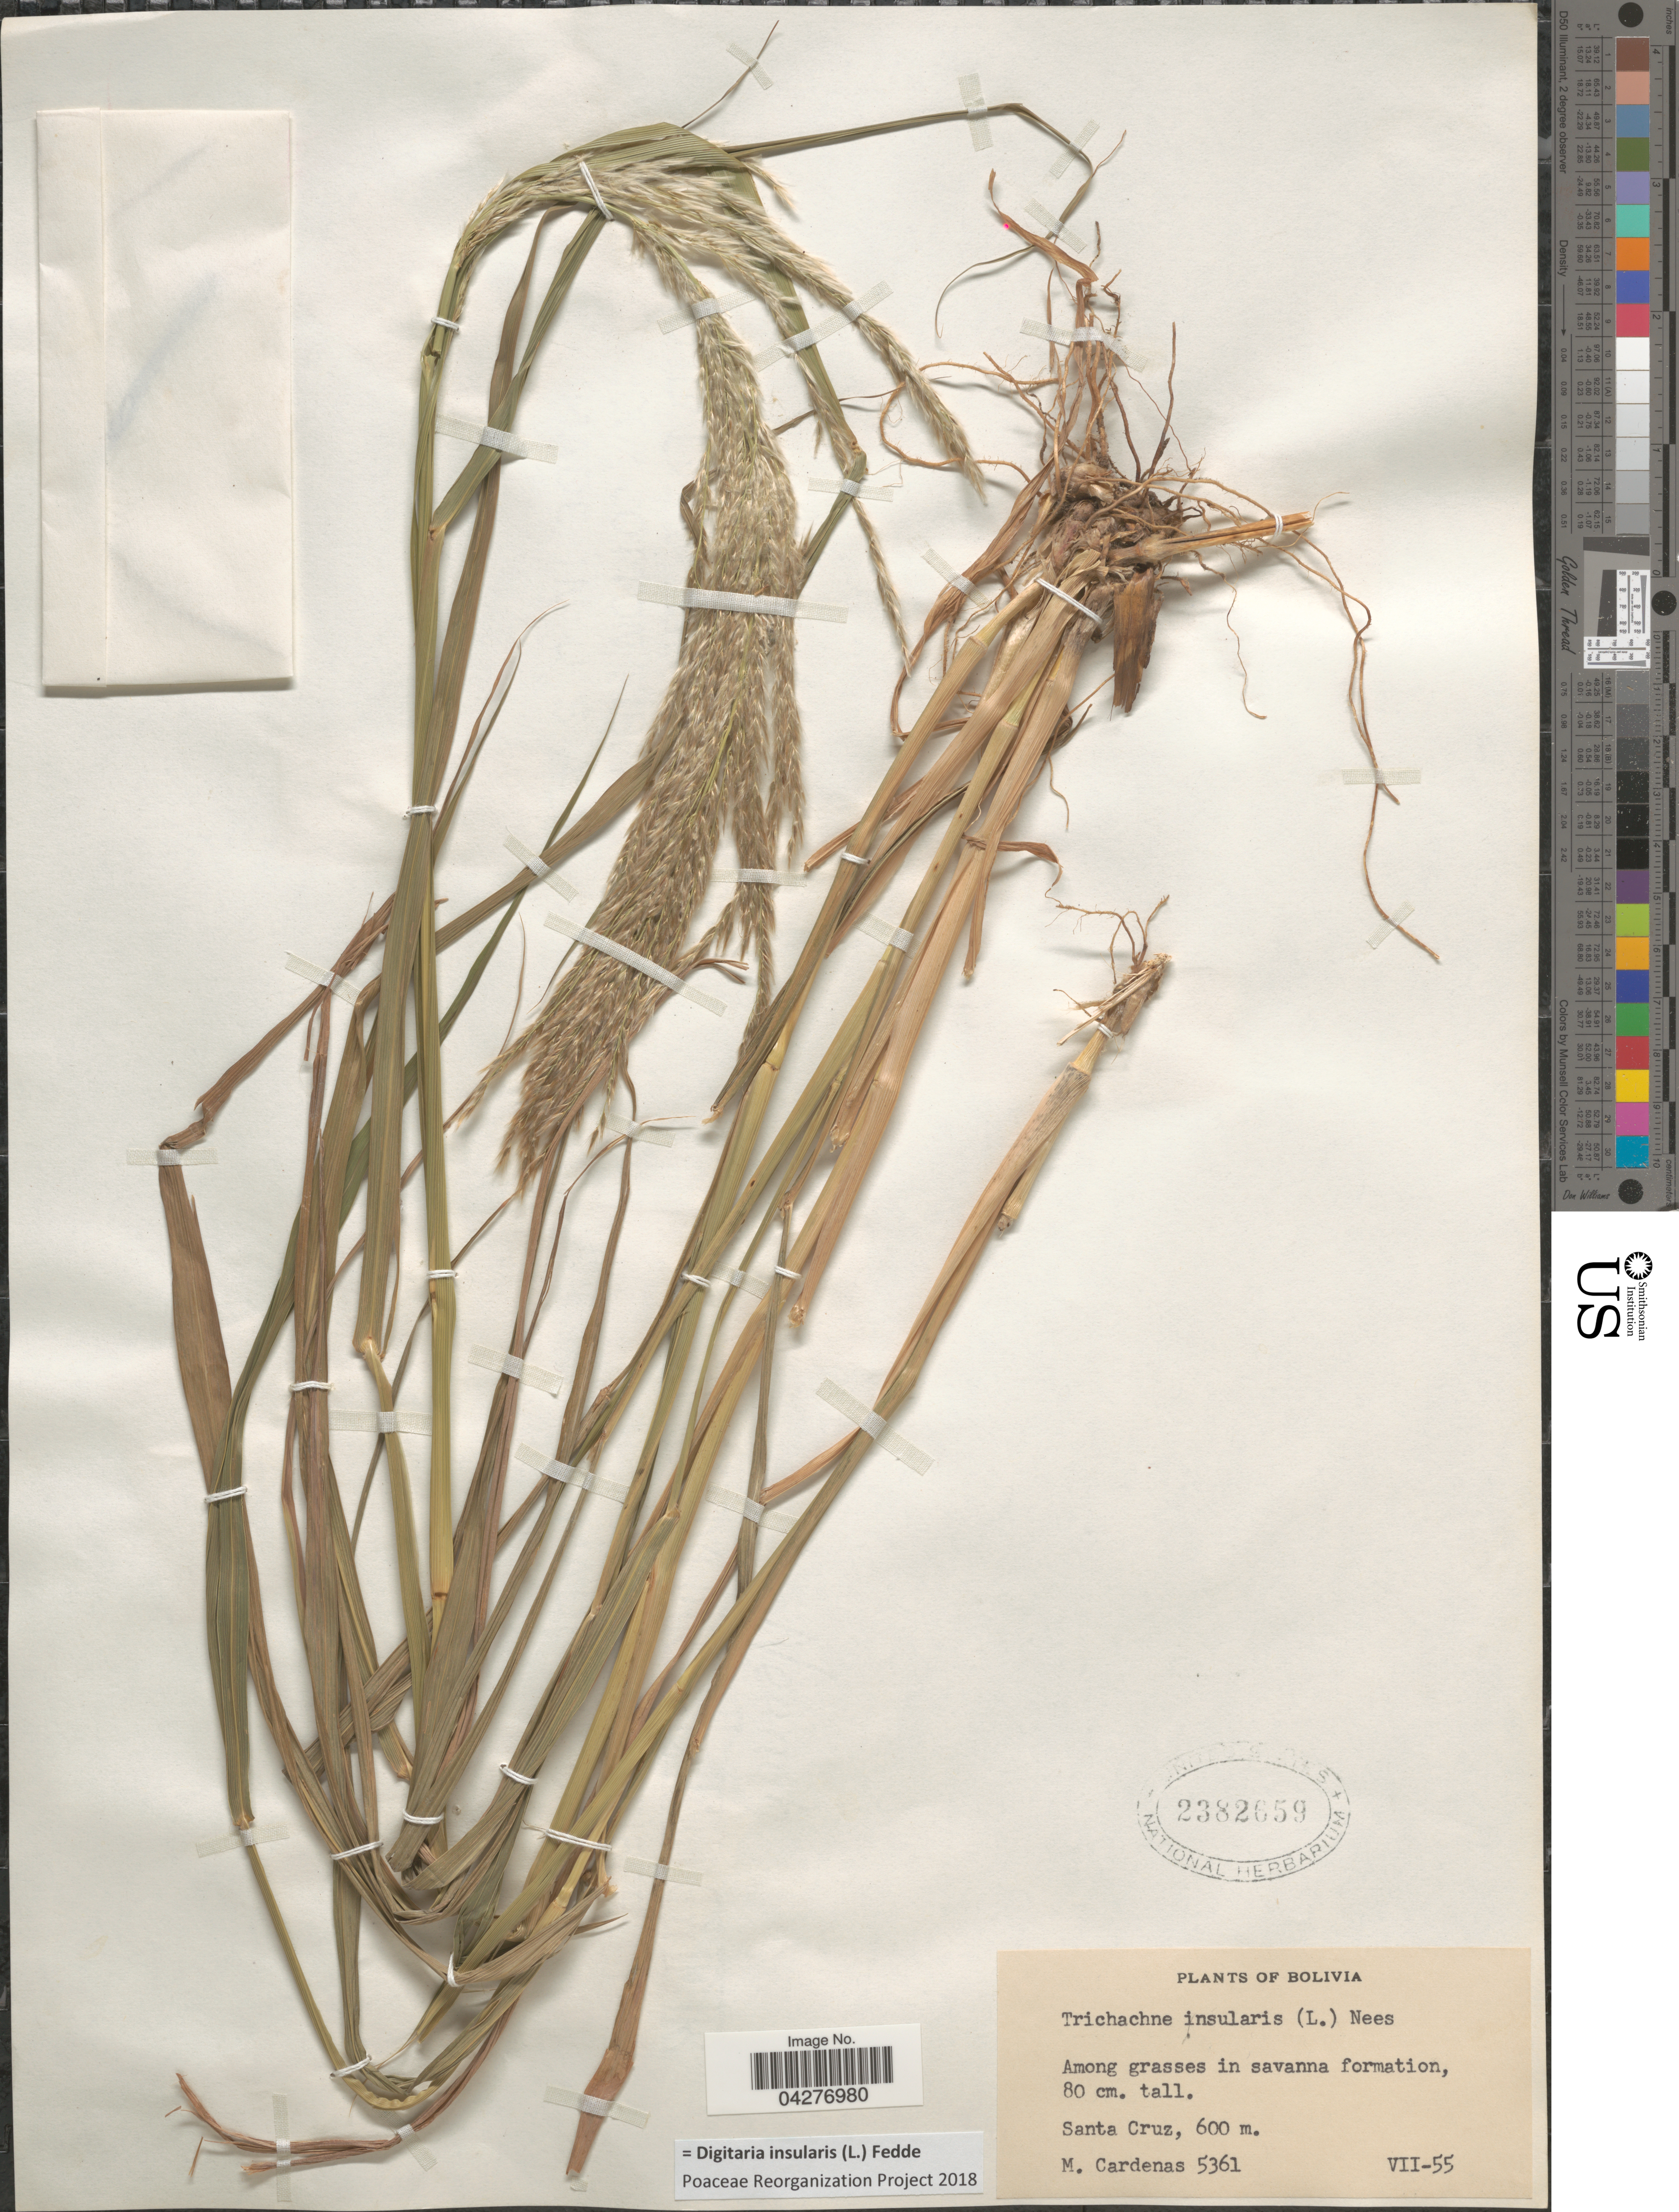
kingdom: Plantae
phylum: Tracheophyta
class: Liliopsida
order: Poales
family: Poaceae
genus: Digitaria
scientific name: Digitaria insularis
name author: (L.) Fedde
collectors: M. Cárdenas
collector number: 5361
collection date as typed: Transcribed d/m/y: /7/55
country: Bolivia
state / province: Santa Cruz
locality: Among grasses in savanna formation.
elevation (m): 600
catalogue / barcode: US 2382659